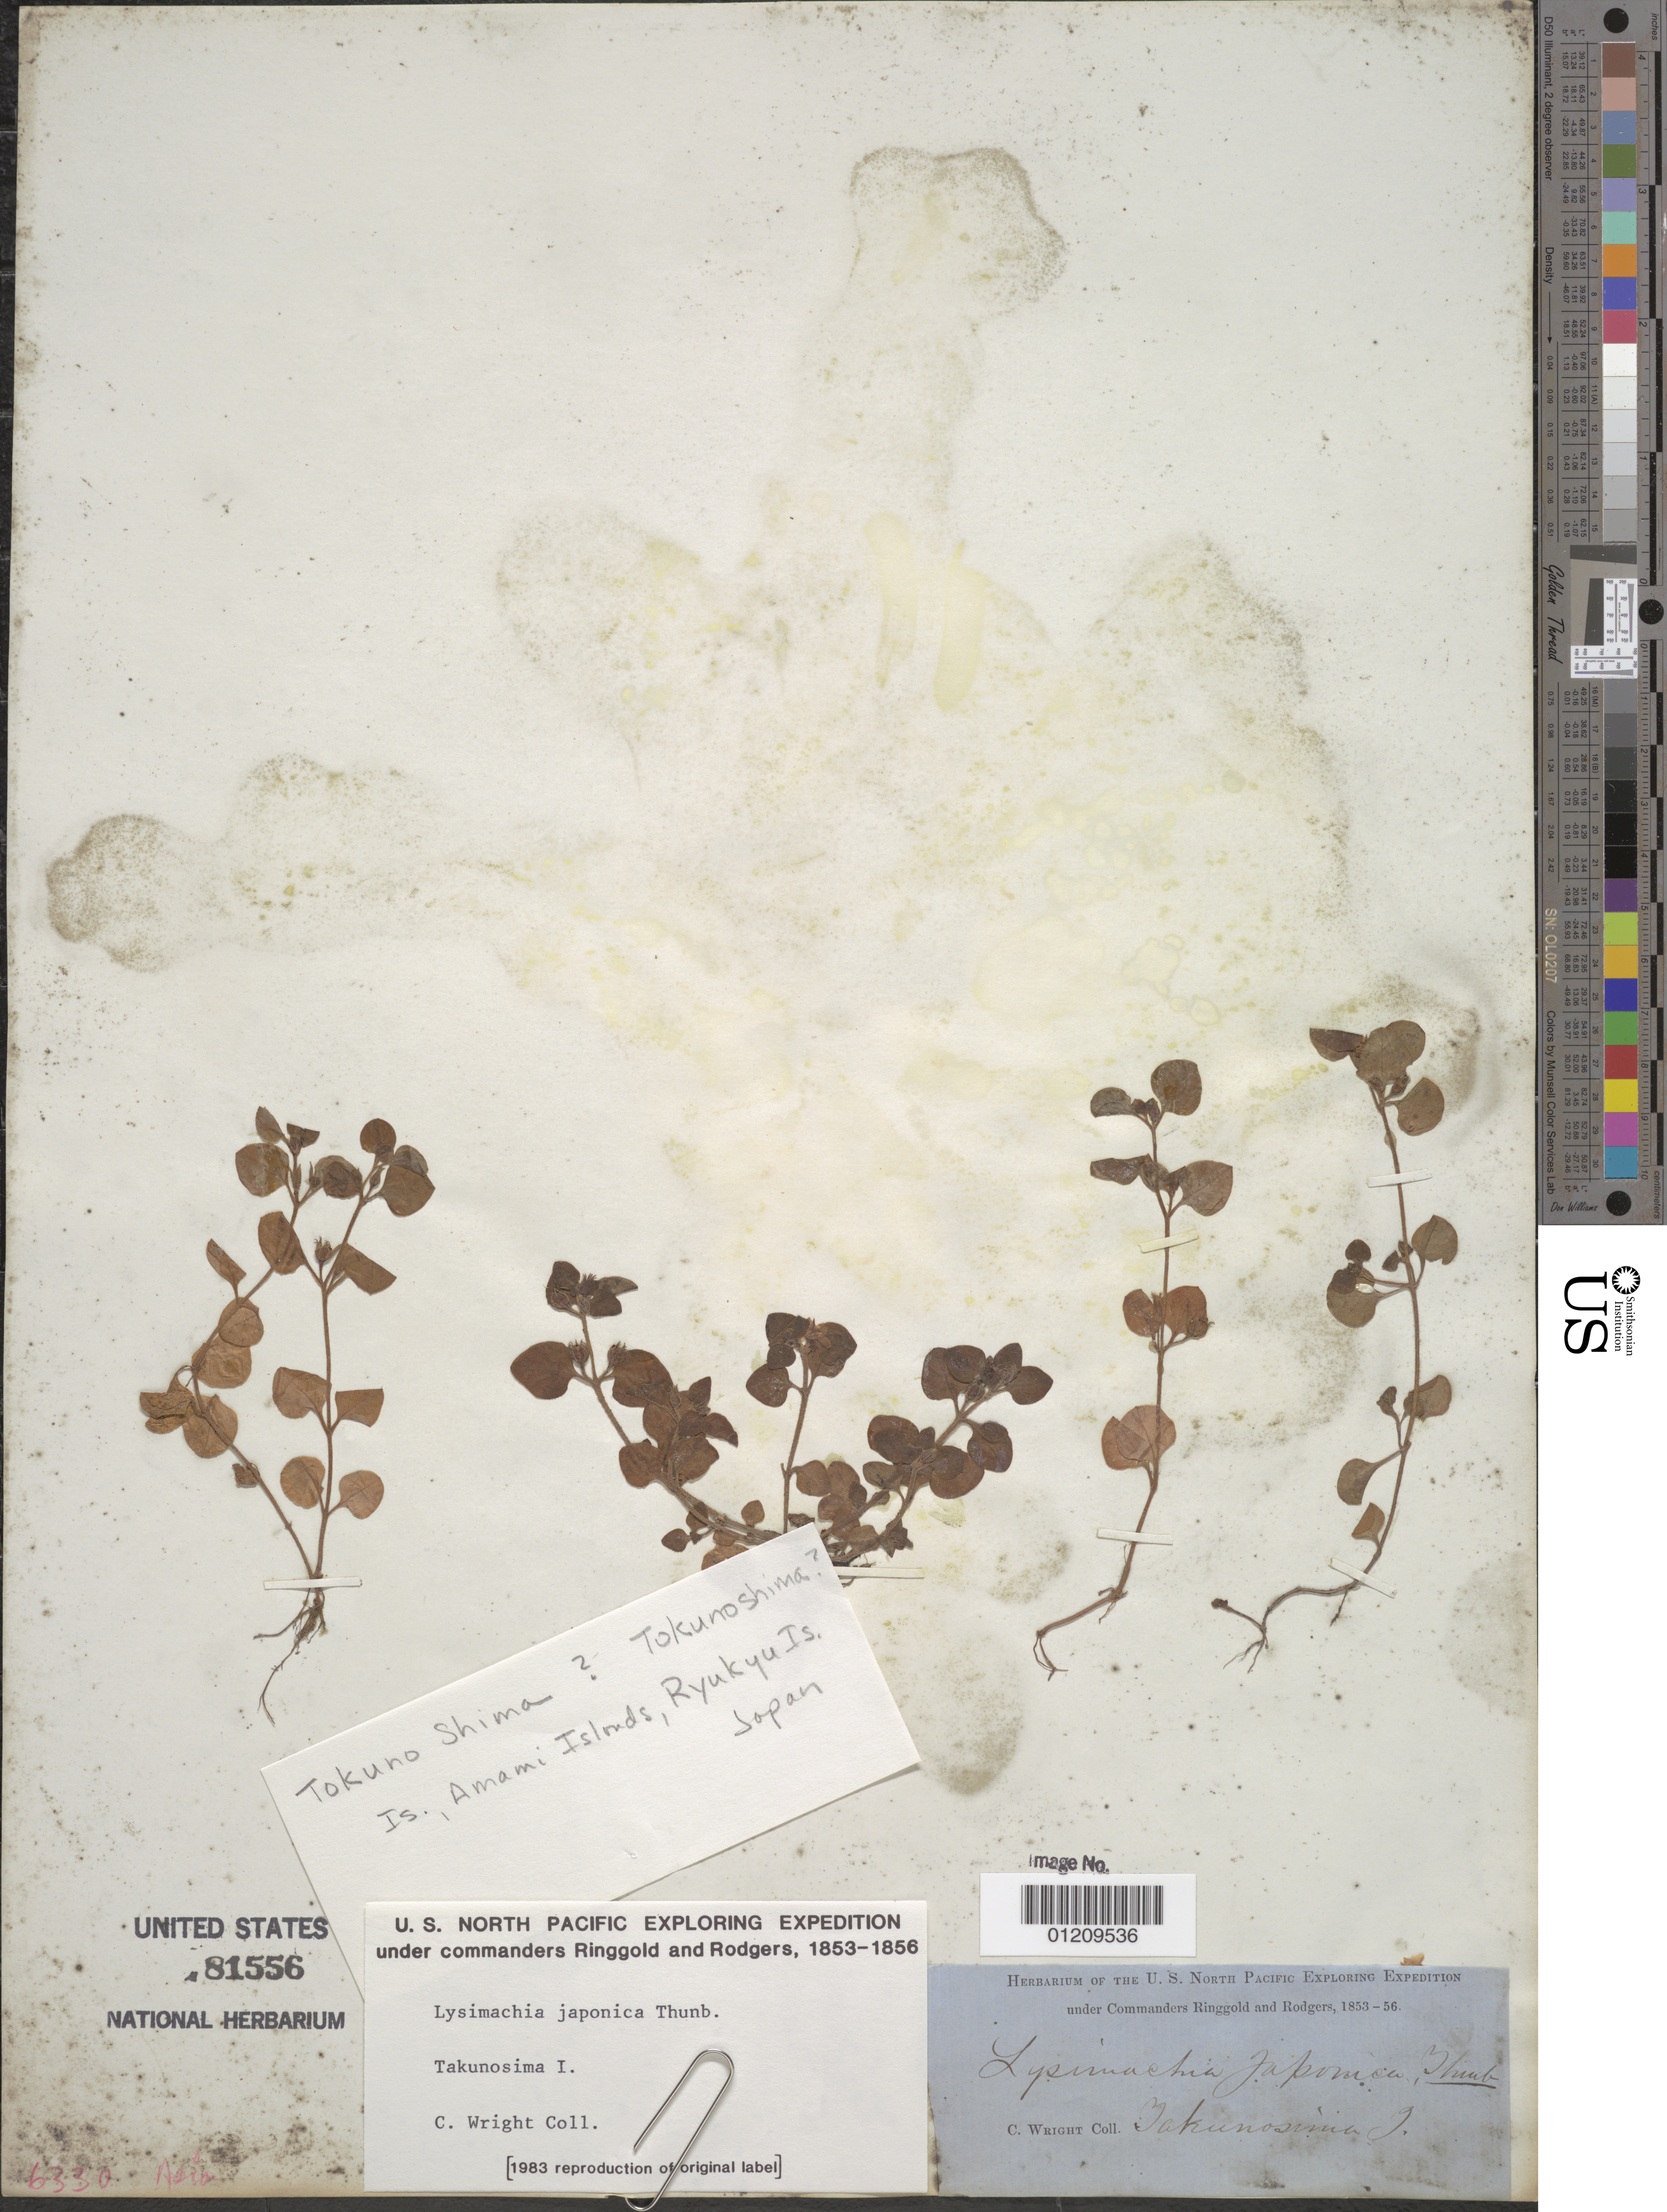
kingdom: Plantae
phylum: Tracheophyta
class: Magnoliopsida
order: Ericales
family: Primulaceae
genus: Lysimachia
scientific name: Lysimachia japonica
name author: Thunb.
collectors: C. Wright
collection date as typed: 1853 to -- --- 1856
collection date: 1853/1856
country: Japan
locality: Tokunoshima island.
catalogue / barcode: US 81556